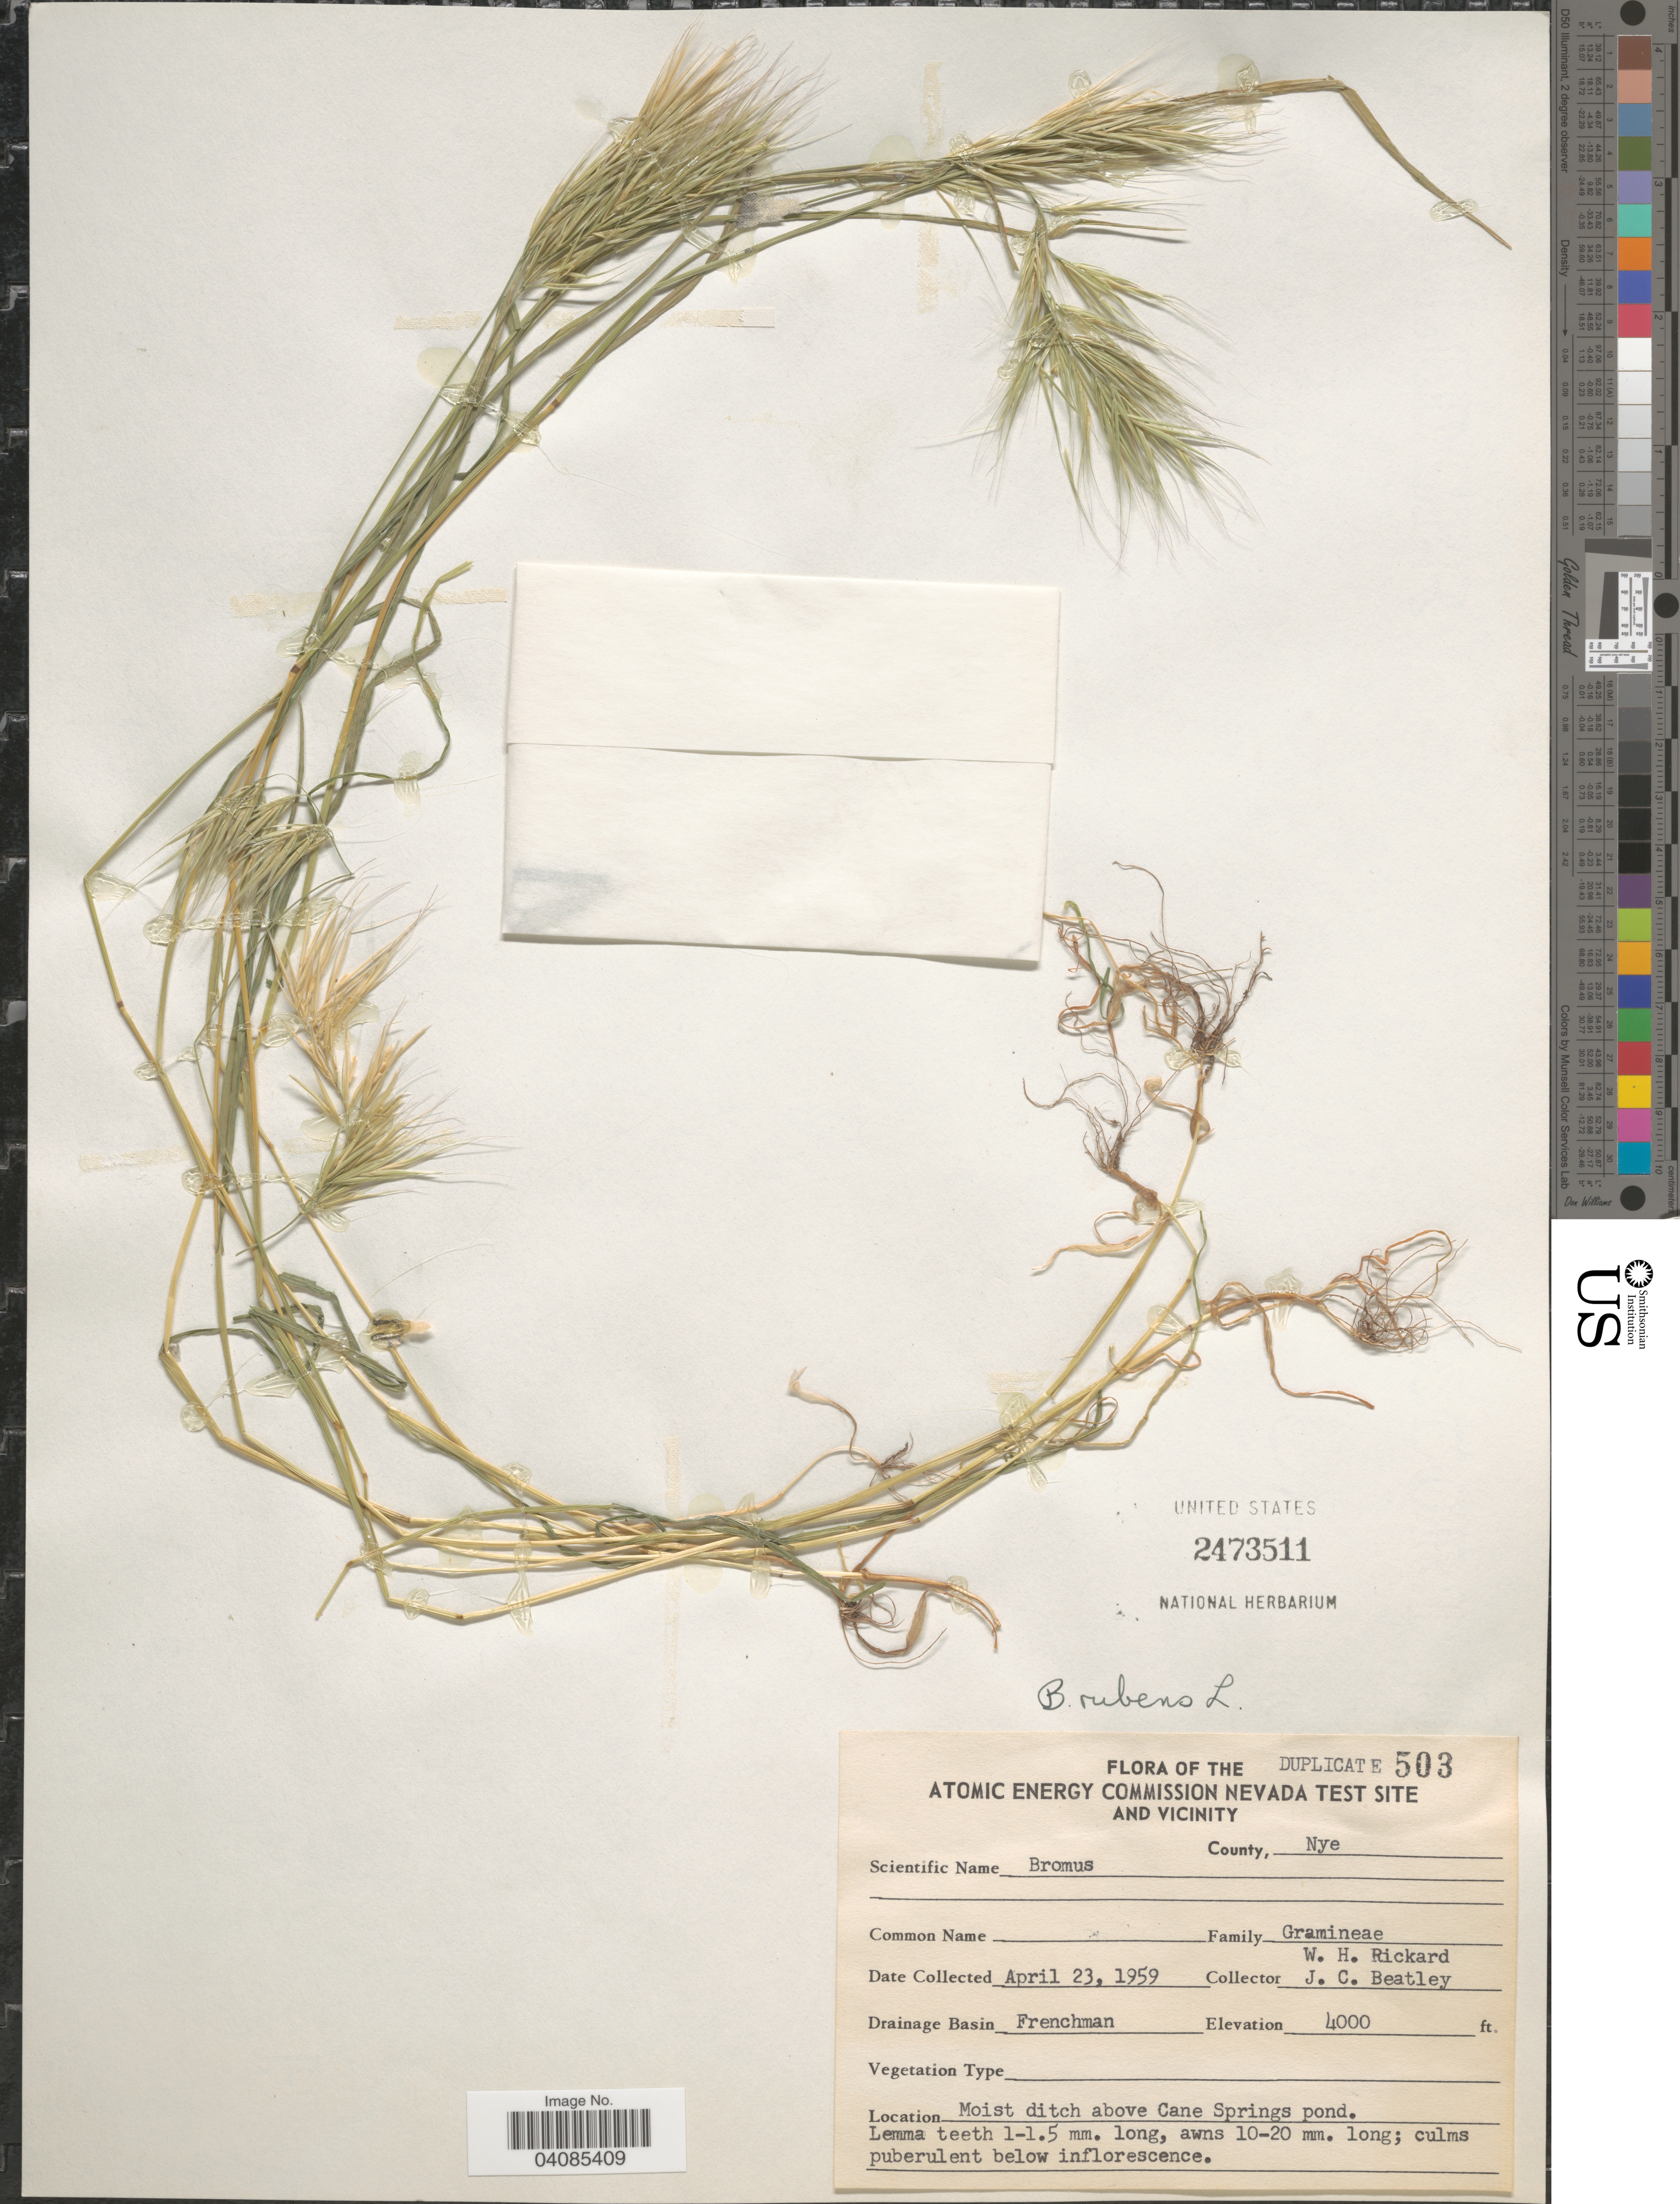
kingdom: Plantae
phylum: Tracheophyta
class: Liliopsida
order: Poales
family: Poaceae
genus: Bromus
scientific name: Bromus rubens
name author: L.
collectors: W. Rickard & J. C. Beatley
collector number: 503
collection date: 1959-04-23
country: United States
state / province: Nevada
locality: The Atomic Energy Commission's Nevada Test Site and Vicinity. County Nye. Drainage Basin Frenchman. Moist ditch above Cane Springs pond.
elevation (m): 1219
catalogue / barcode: US 2473511